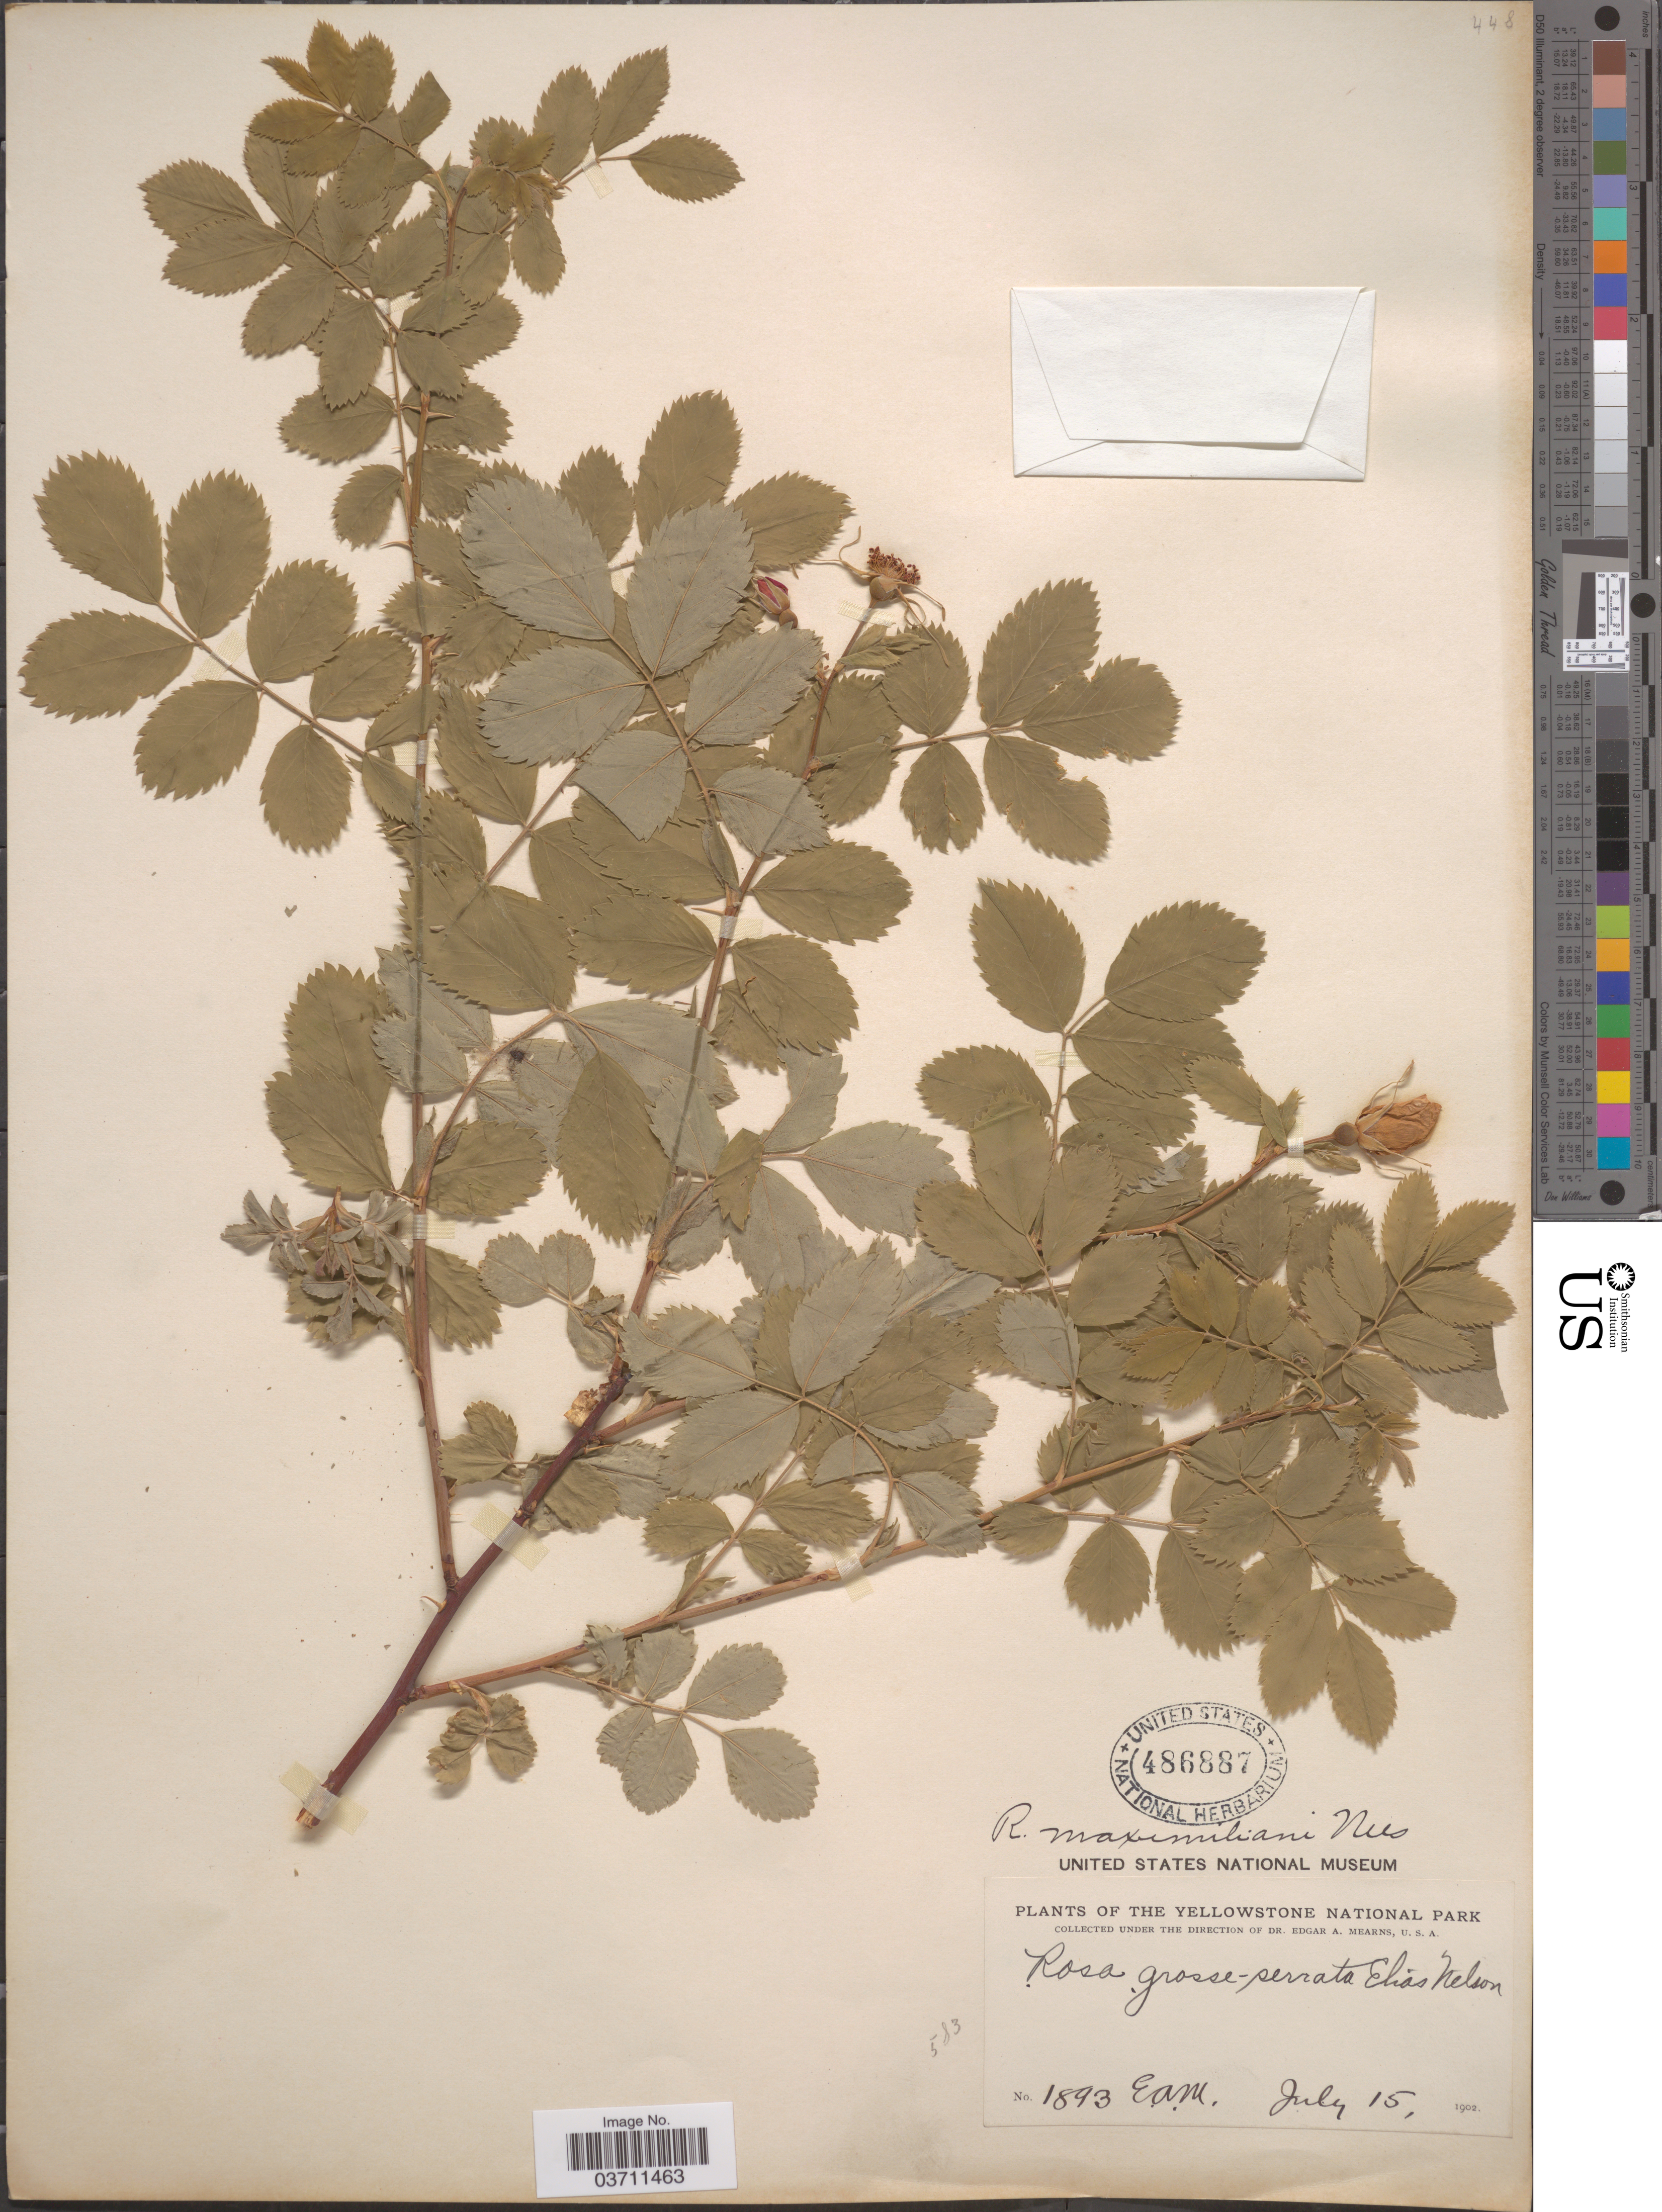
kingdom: Plantae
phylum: Tracheophyta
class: Magnoliopsida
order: Rosales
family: Rosaceae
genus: Rosa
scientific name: Rosa maximiliani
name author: Nees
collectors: E. A. Mearns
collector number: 1893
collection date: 1902-07-15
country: United States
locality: The Yellowstone National Park.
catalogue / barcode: US 486887